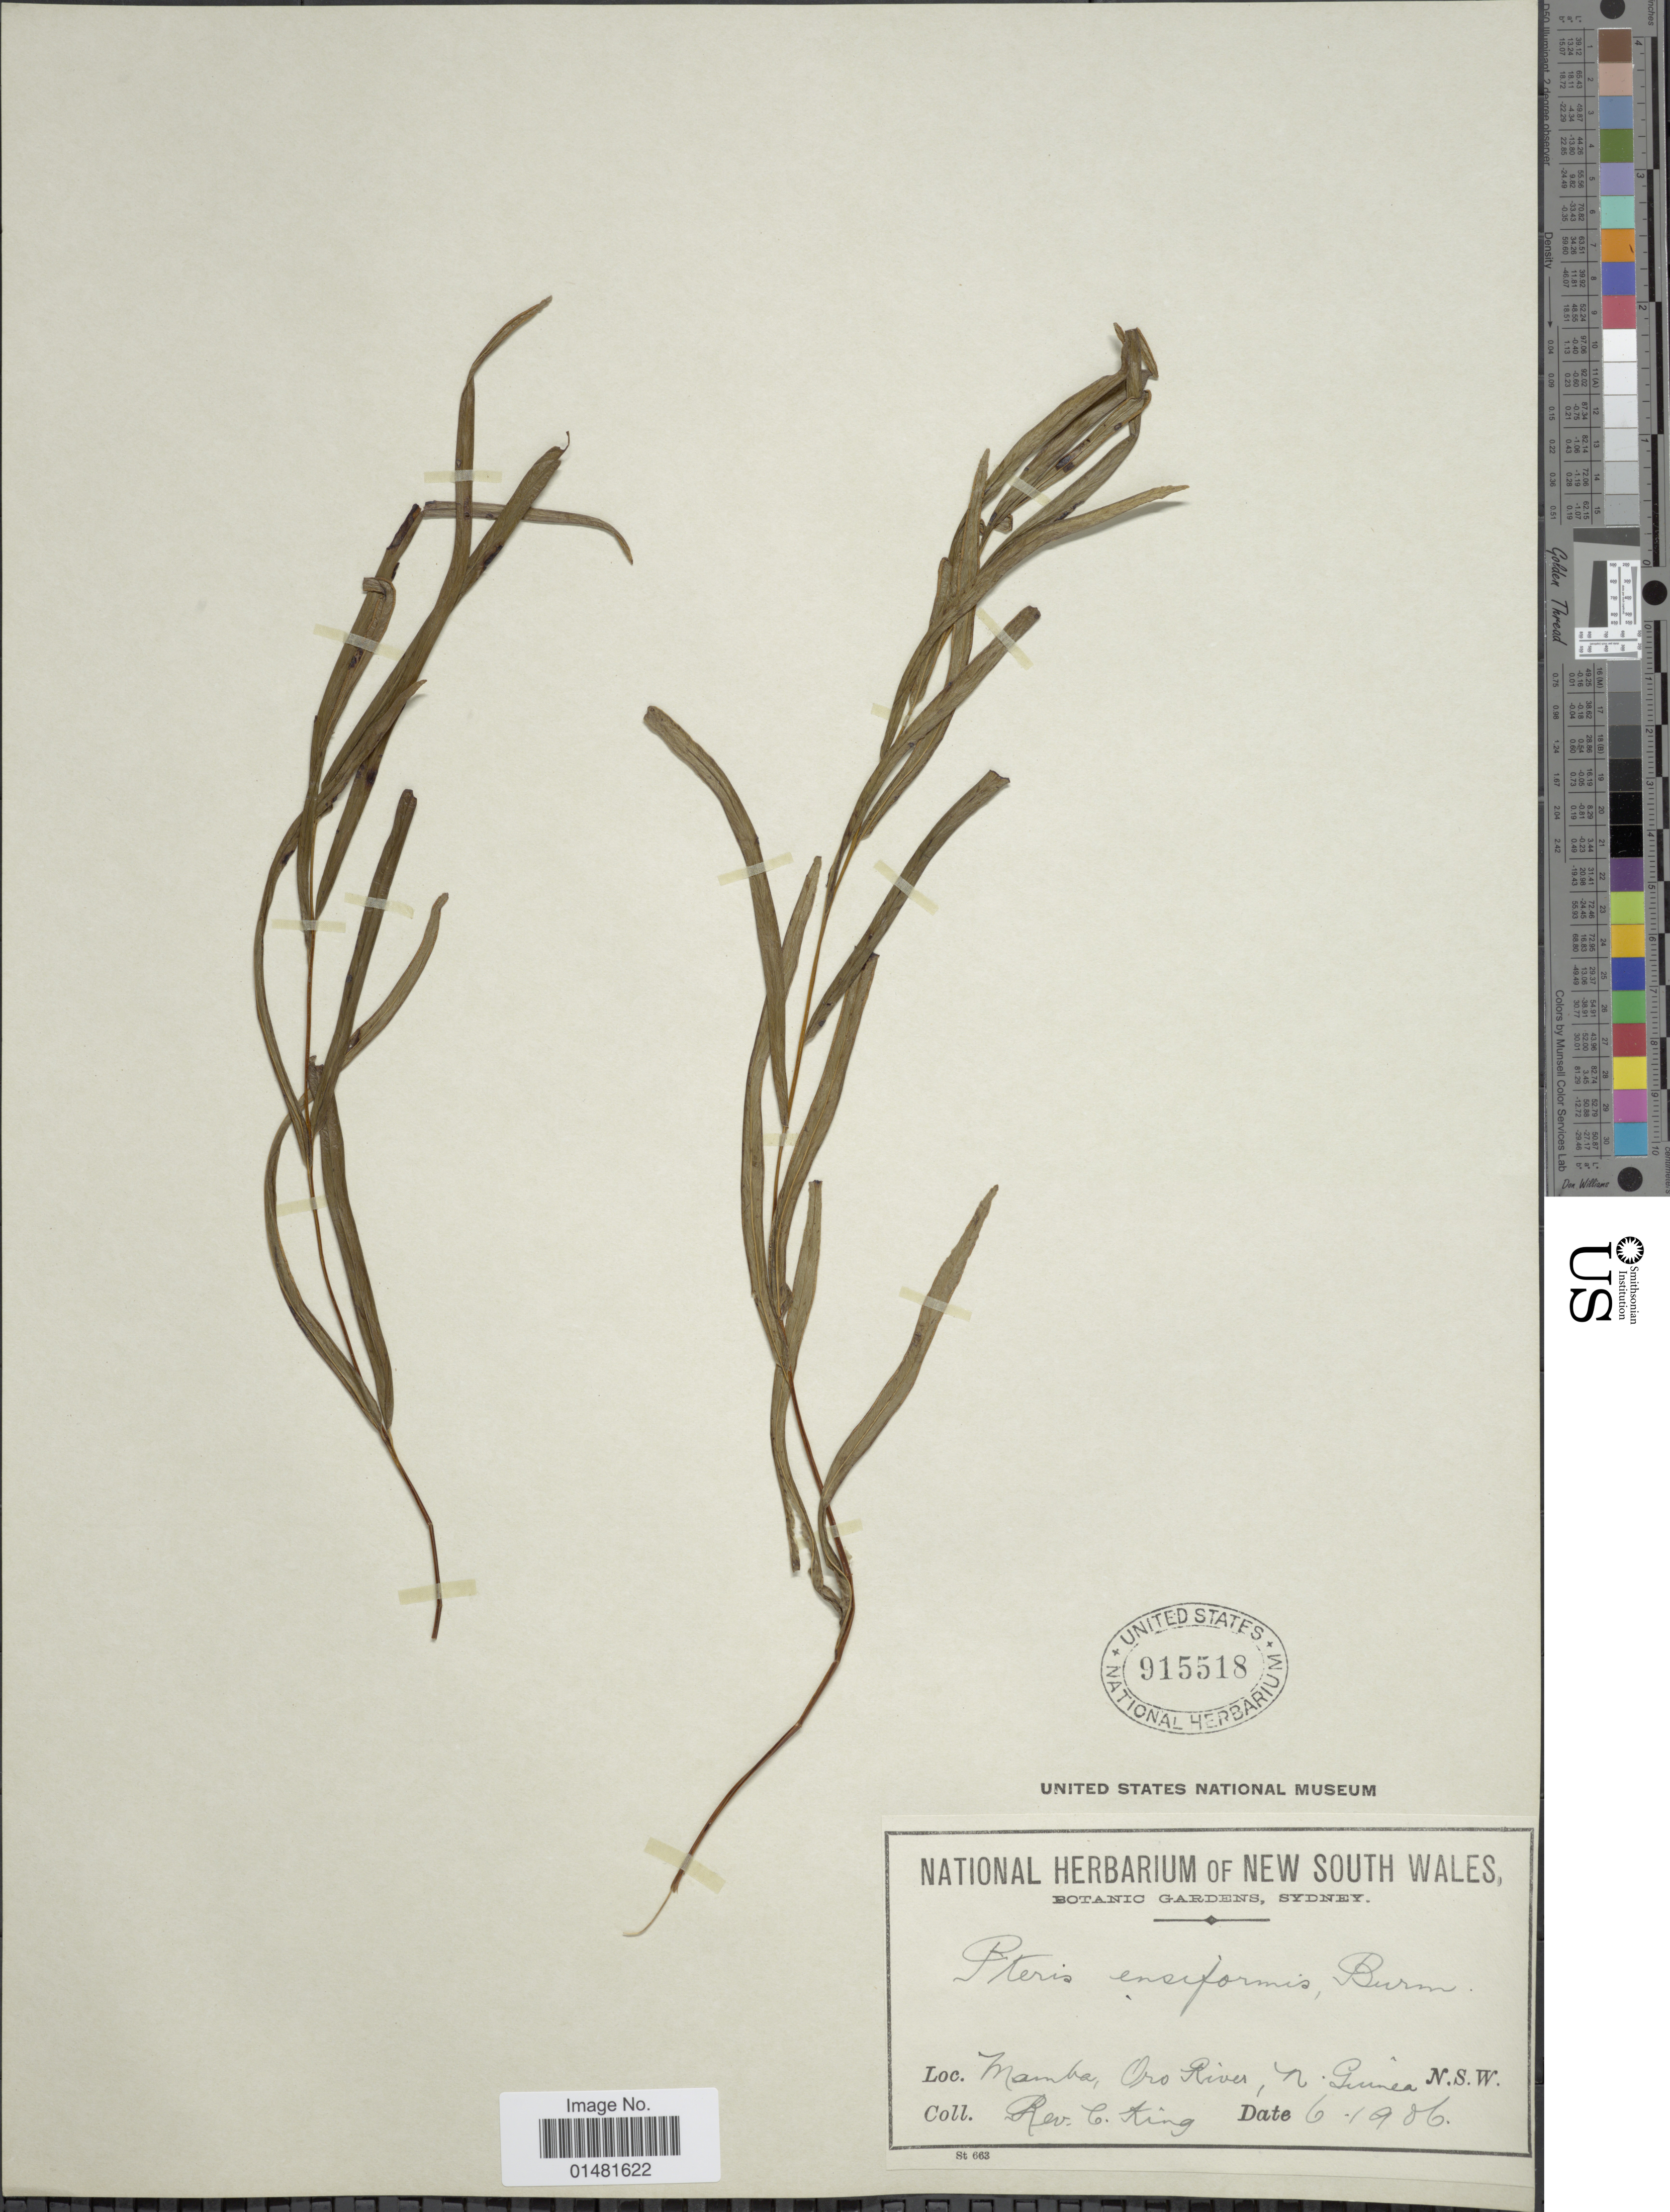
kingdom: Plantae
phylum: Tracheophyta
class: Polypodiopsida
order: Polypodiales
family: Pteridaceae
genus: Pteris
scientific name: Pteris ensiformis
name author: Burm. f.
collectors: C. King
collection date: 1906-06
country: Papua New Guinea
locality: Mamba, Oro River, N. Guinea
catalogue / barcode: US 915518